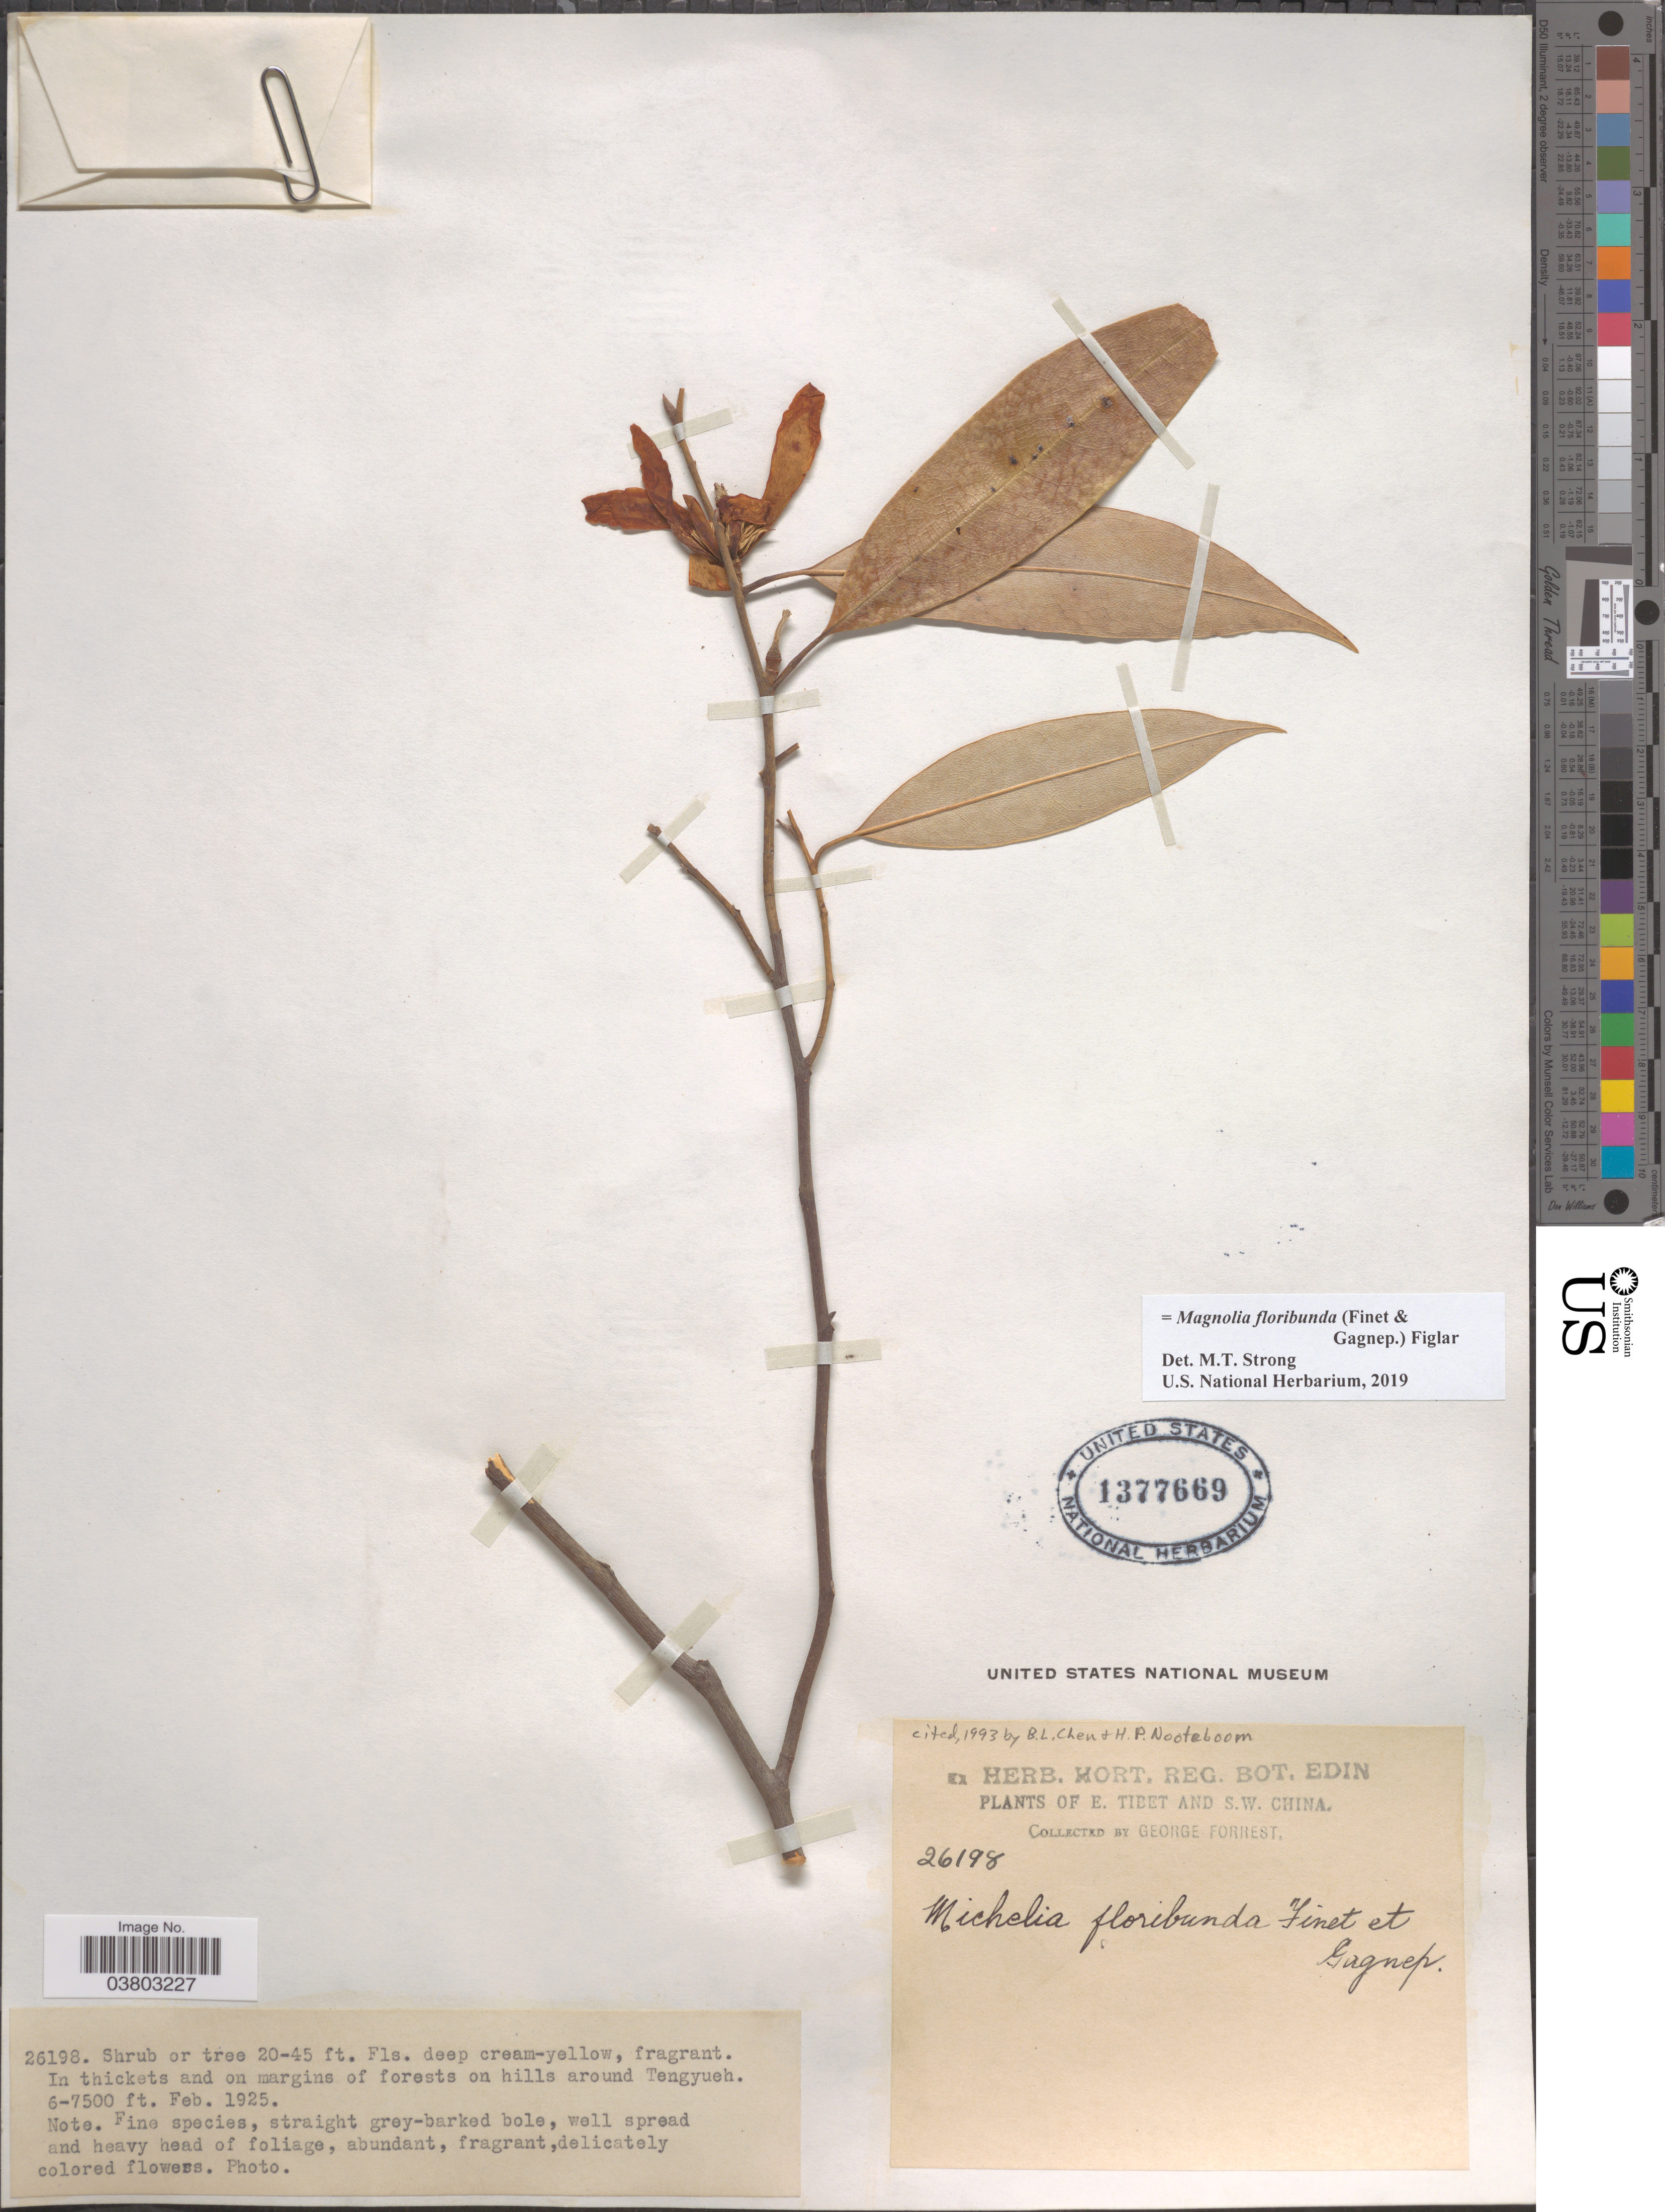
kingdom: Plantae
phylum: Tracheophyta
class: Magnoliopsida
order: Magnoliales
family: Magnoliaceae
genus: Magnolia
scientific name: Magnolia floribunda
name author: (Finet & Gagnep.) Figlar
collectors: G. Forrest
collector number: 26198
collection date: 1925-02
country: China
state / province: Xizang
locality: E. Tibet and S.W. China. In thickets and on margins of forests on hills around Tengyueh.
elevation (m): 1829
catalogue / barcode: US 1377669